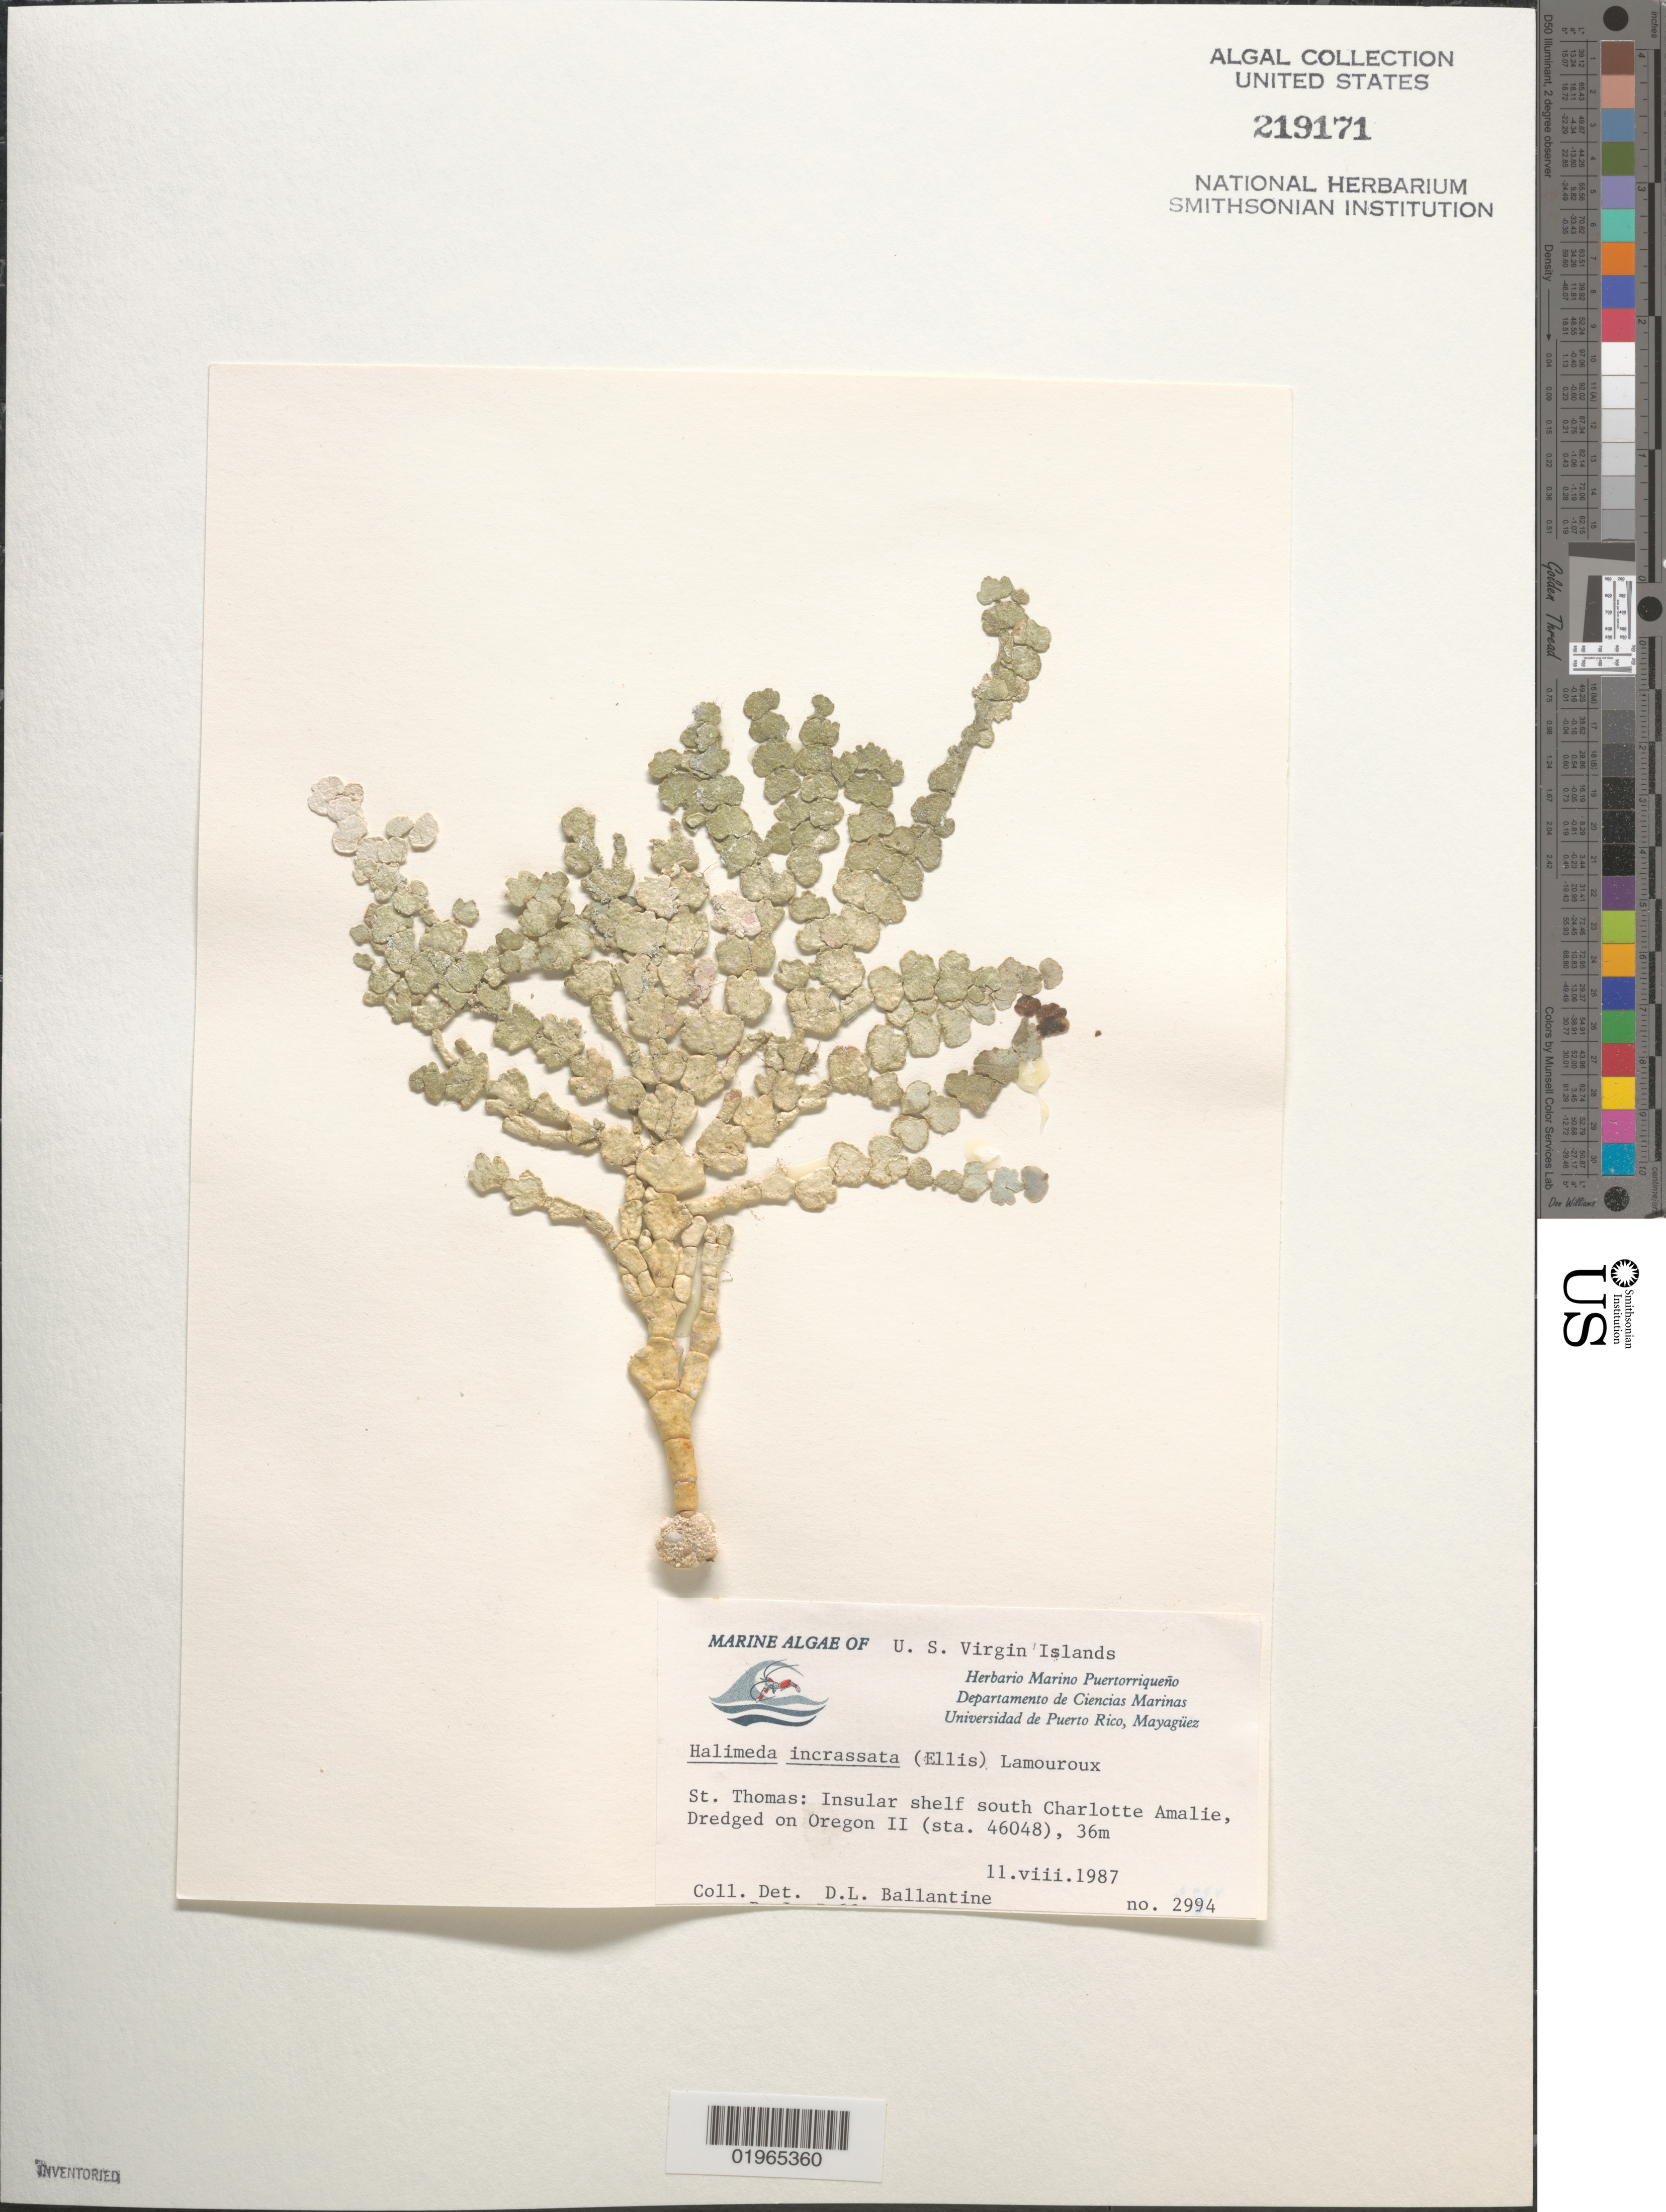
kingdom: Plantae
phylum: Chlorophyta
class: Ulvophyceae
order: Bryopsidales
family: Halimedaceae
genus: Halimeda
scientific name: Halimeda incrassata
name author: (J. Ellis) J.V.Lamouroux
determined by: Ballantine, D. L.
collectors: D.L. Ballantine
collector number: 2994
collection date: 1987-08-11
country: U.S. Virgin Islands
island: St. Thomas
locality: Insular shelf south Charlotte Amalie. Dredged on Oregon II (sta. 46048)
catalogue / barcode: US 219171